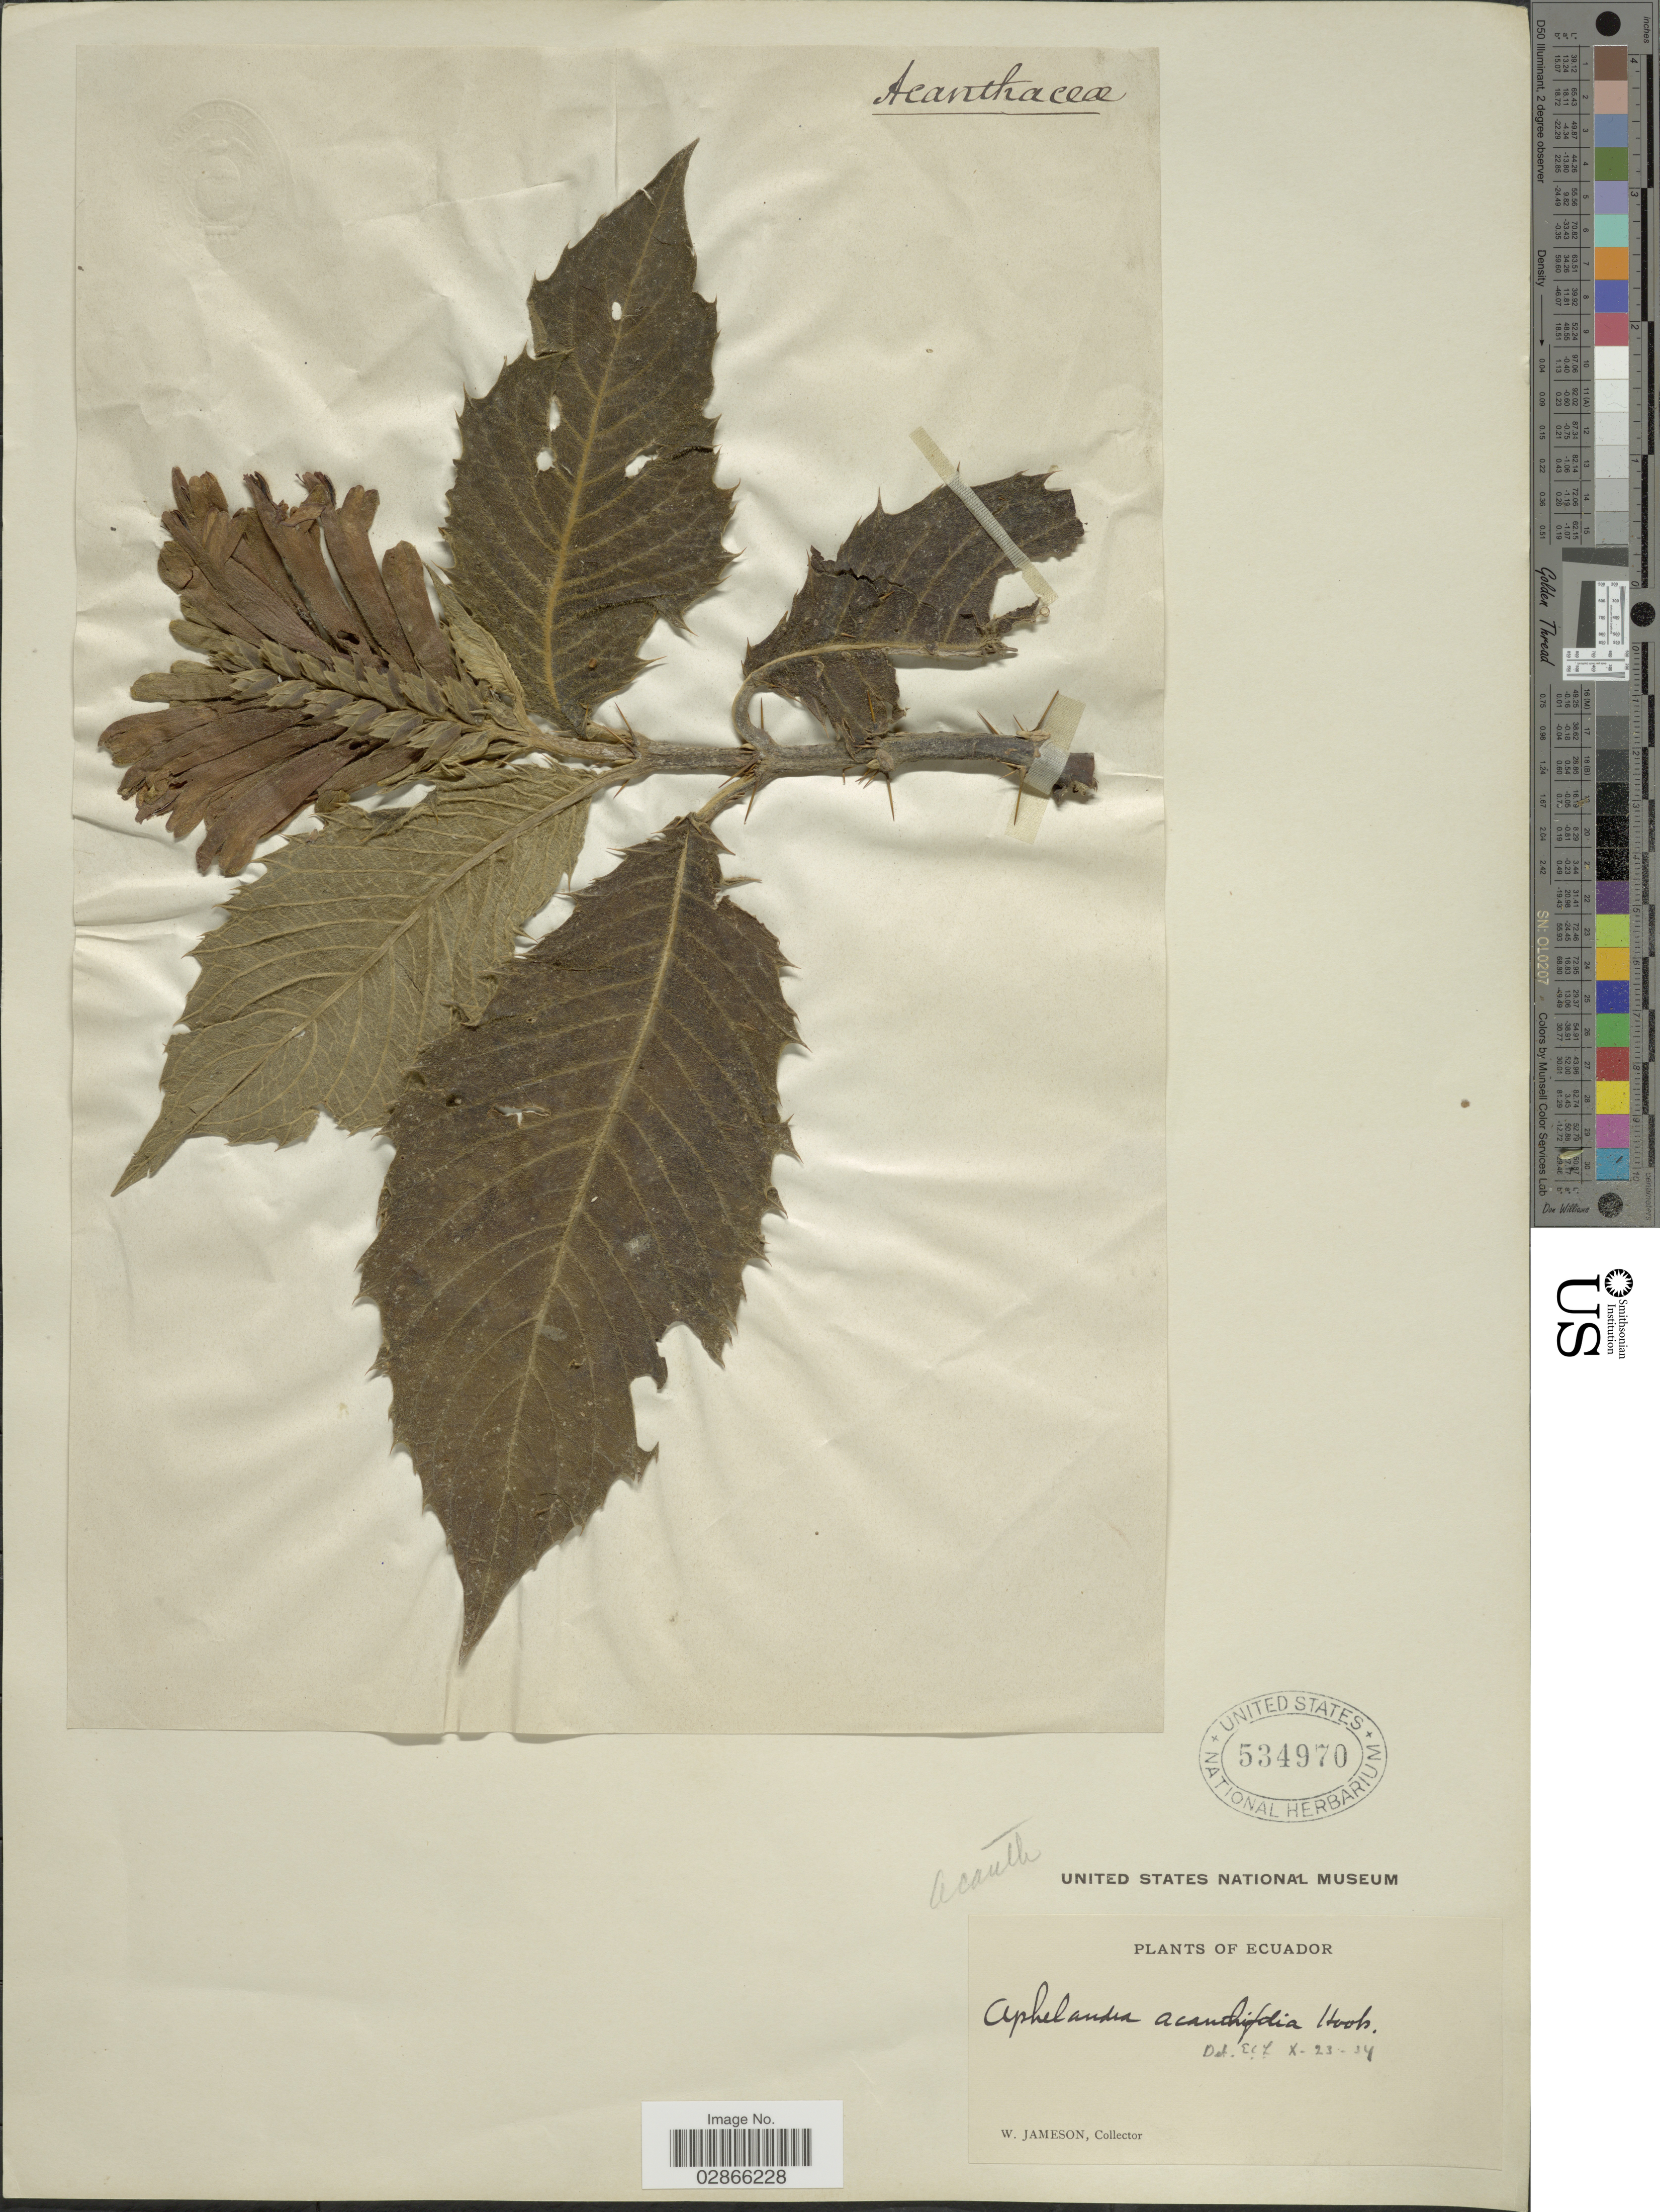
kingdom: Plantae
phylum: Tracheophyta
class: Magnoliopsida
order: Lamiales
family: Acanthaceae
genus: Aphelandra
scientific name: Aphelandra acanthifolia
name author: Hook.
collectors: W. Jameson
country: Ecuador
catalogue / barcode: US 534970